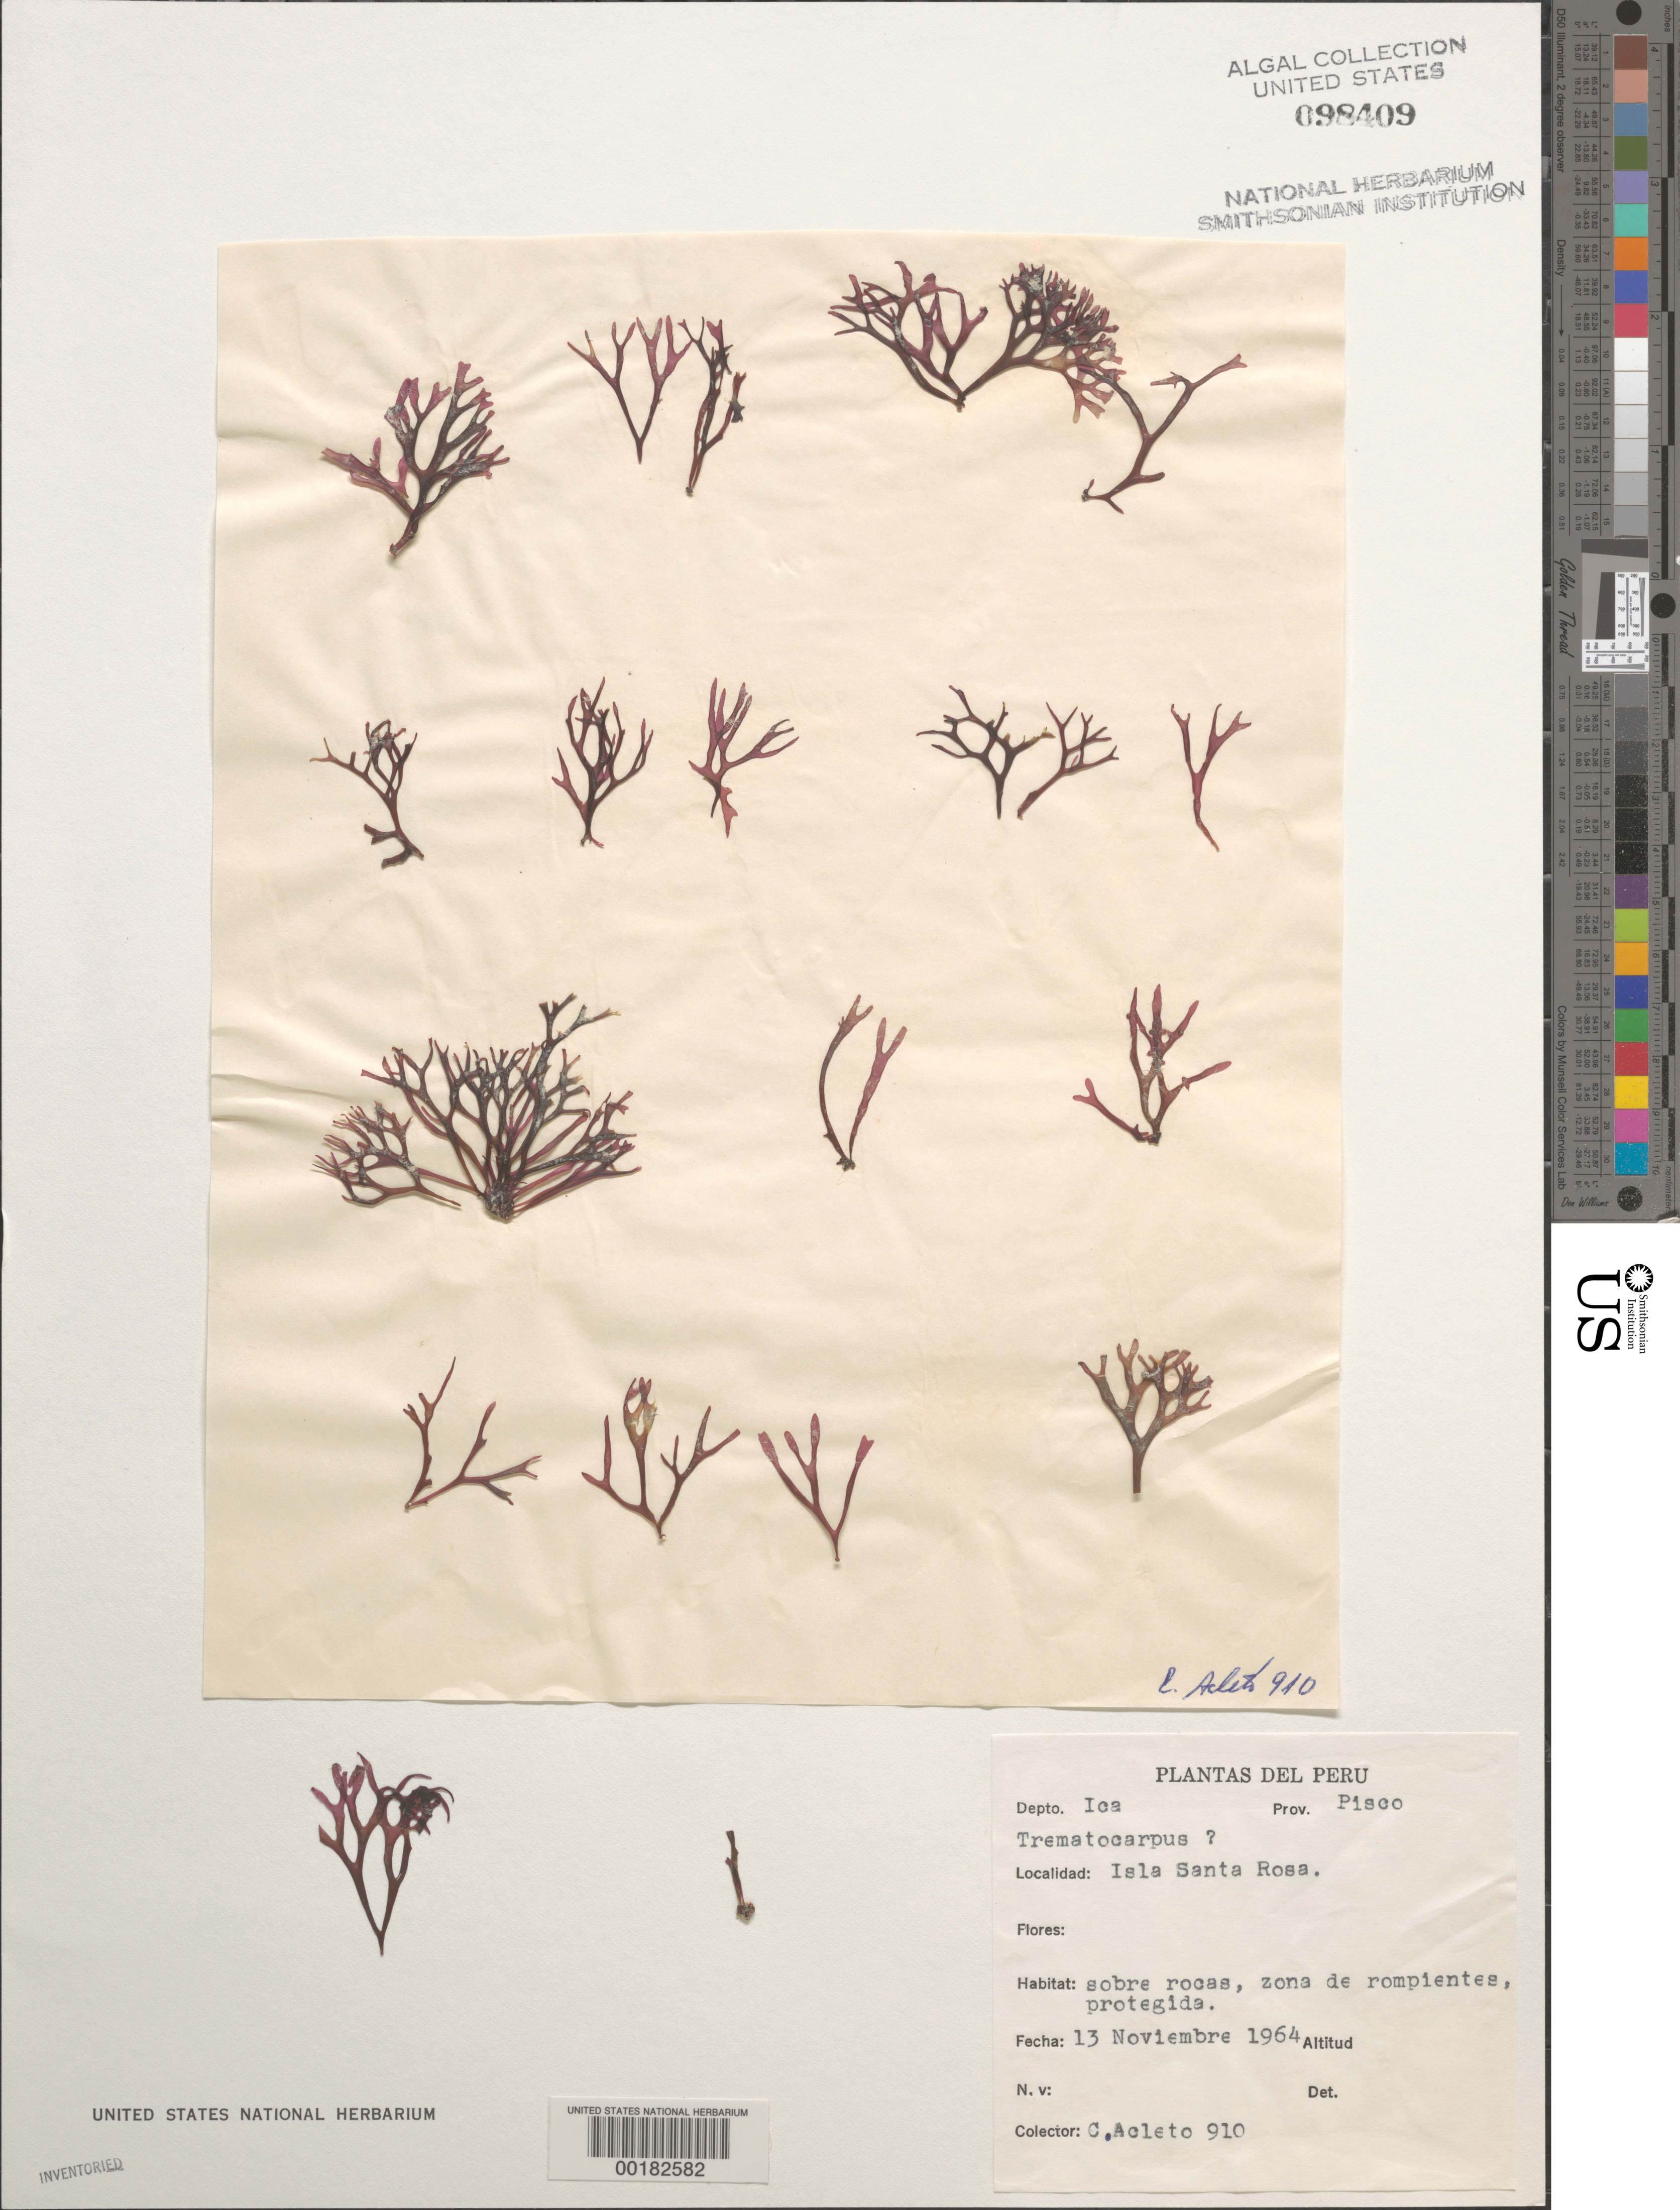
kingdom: Plantae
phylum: Rhodophyta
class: Florideophyceae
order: Gigartinales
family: Sarcodiaceae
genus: Trematocarpus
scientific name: Trematocarpus sp.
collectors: C. Acleto O.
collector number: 910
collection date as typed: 13 Nov 1964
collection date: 1964-11-13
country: Peru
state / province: Ica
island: Isla Santa Rosa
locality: Isla Santa Rosa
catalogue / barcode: US 98409